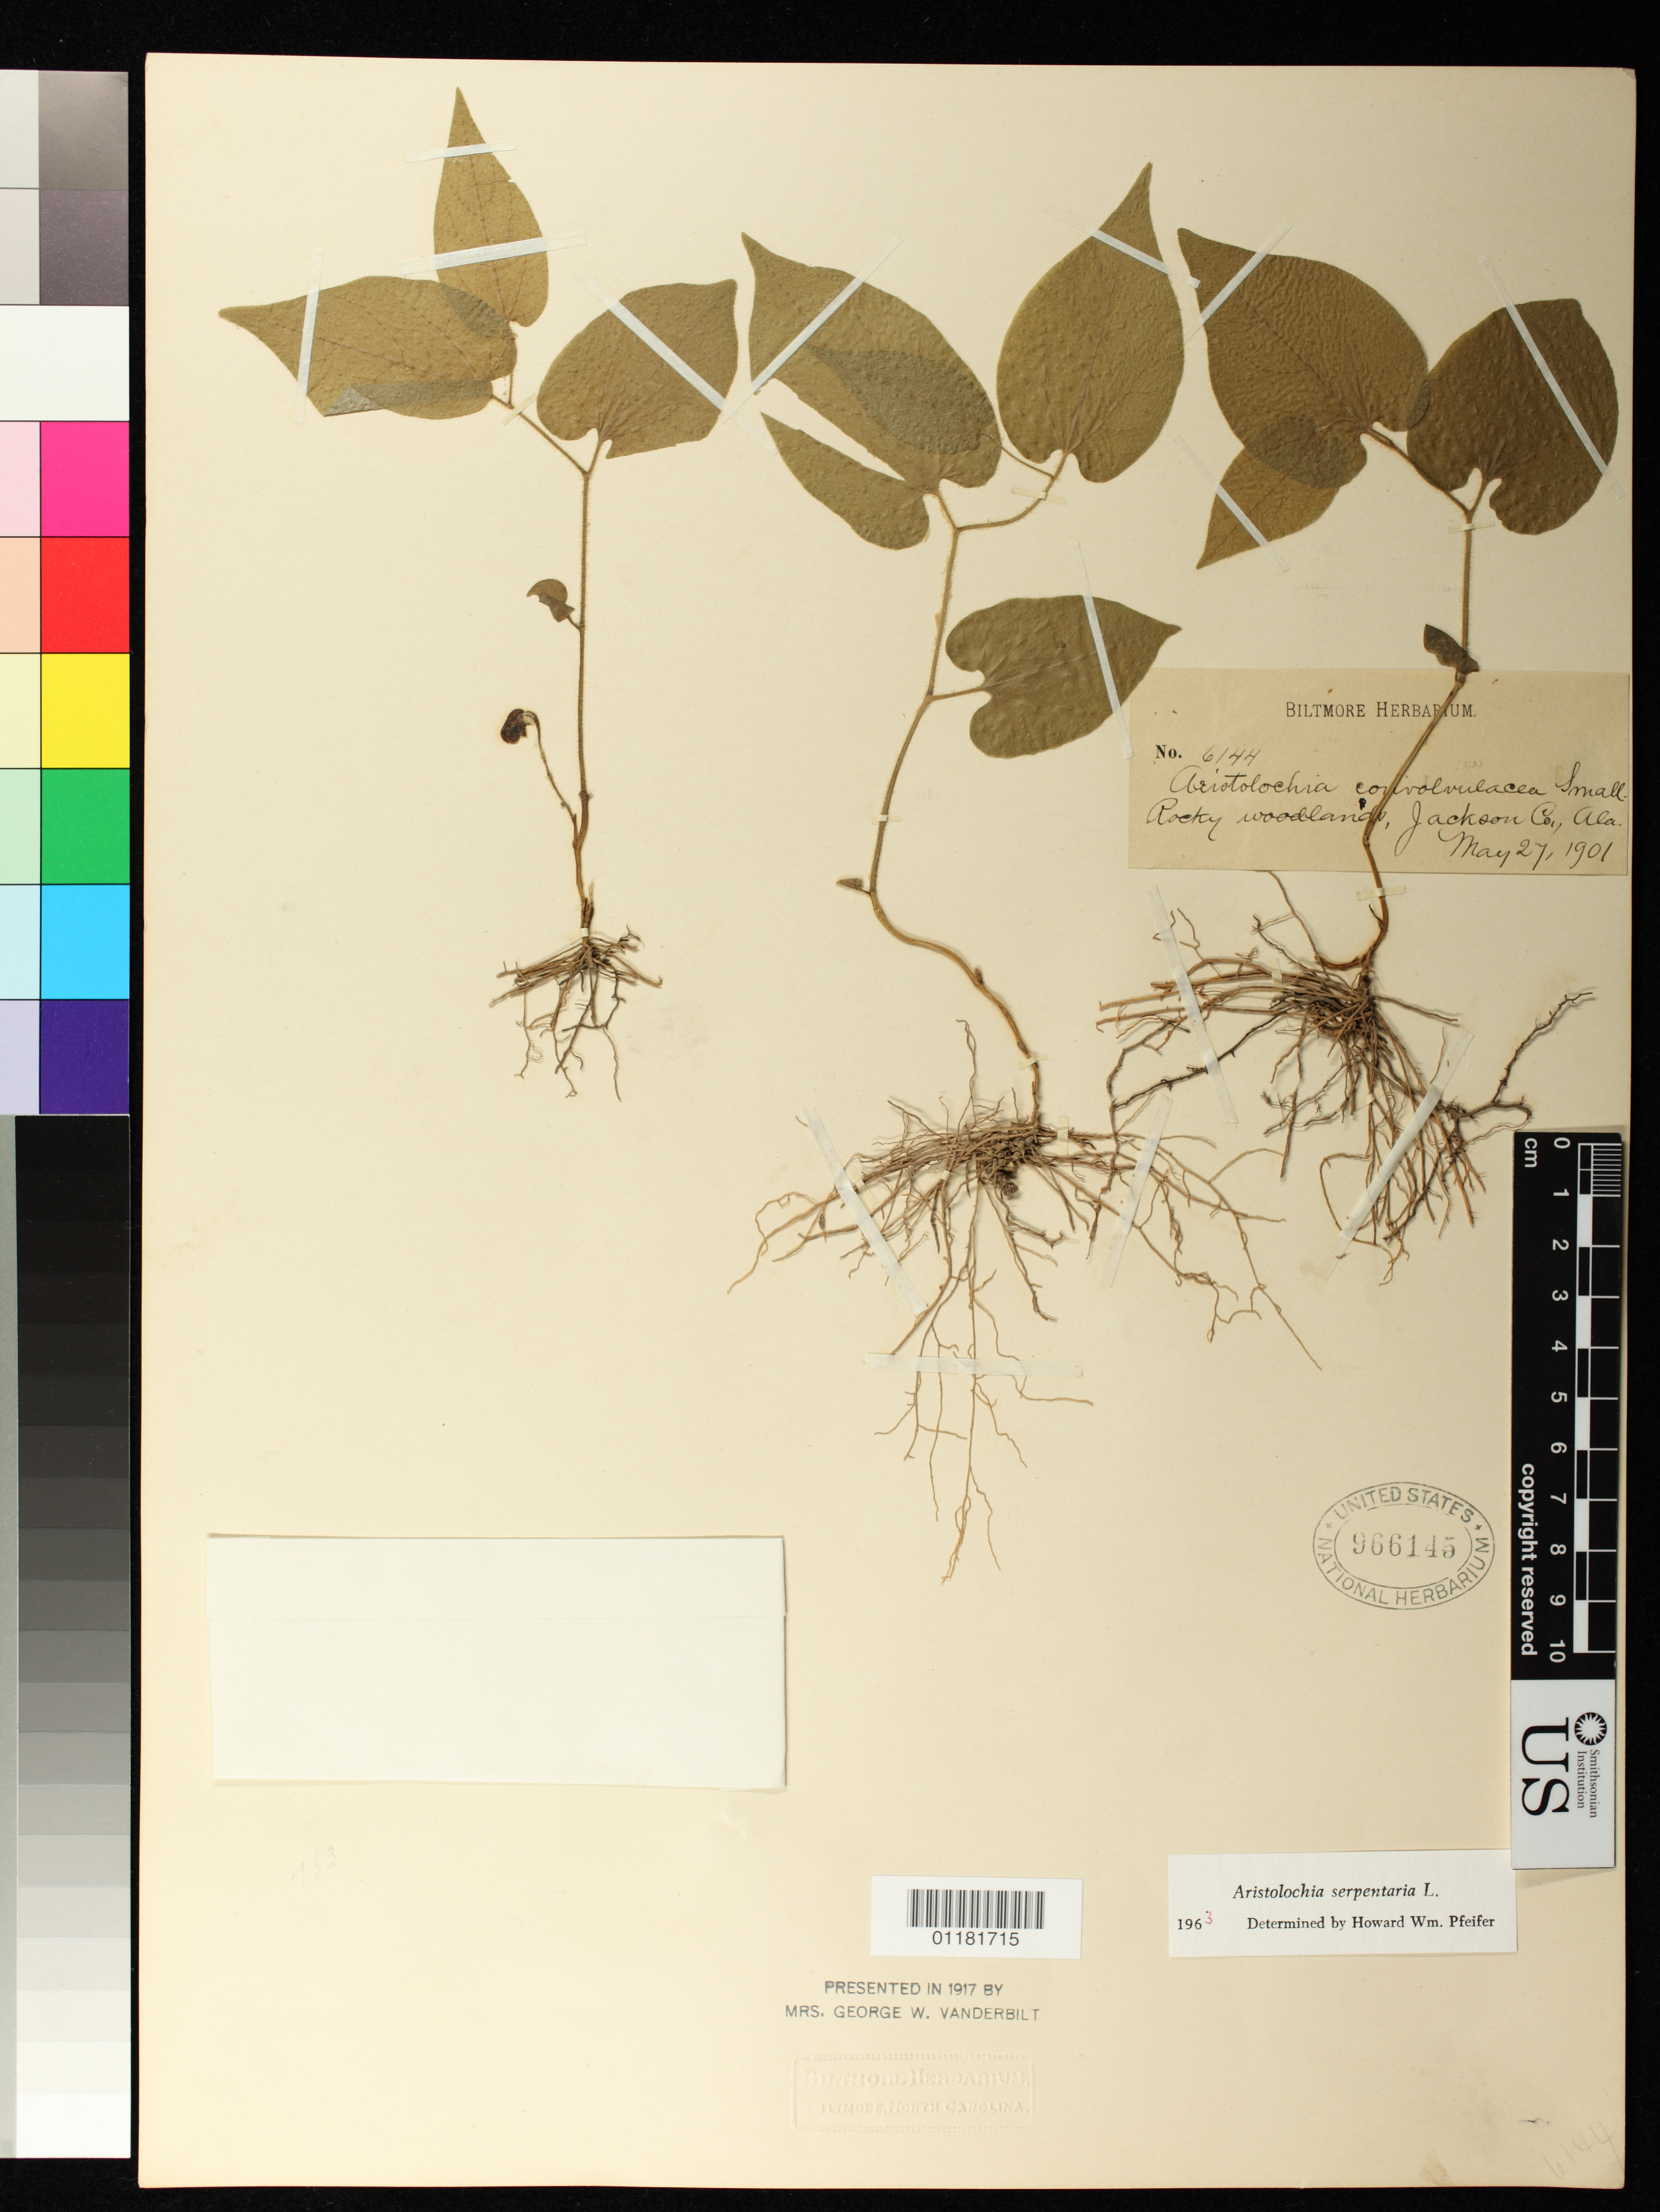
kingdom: Plantae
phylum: Tracheophyta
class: Magnoliopsida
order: Piperales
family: Aristolochiaceae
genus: Aristolochia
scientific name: Aristolochia serpentaria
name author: L.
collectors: ex herb. Biltmore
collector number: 6144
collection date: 1901-05-27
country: United States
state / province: Alabama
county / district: Jackson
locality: Jackson County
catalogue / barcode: US 966145